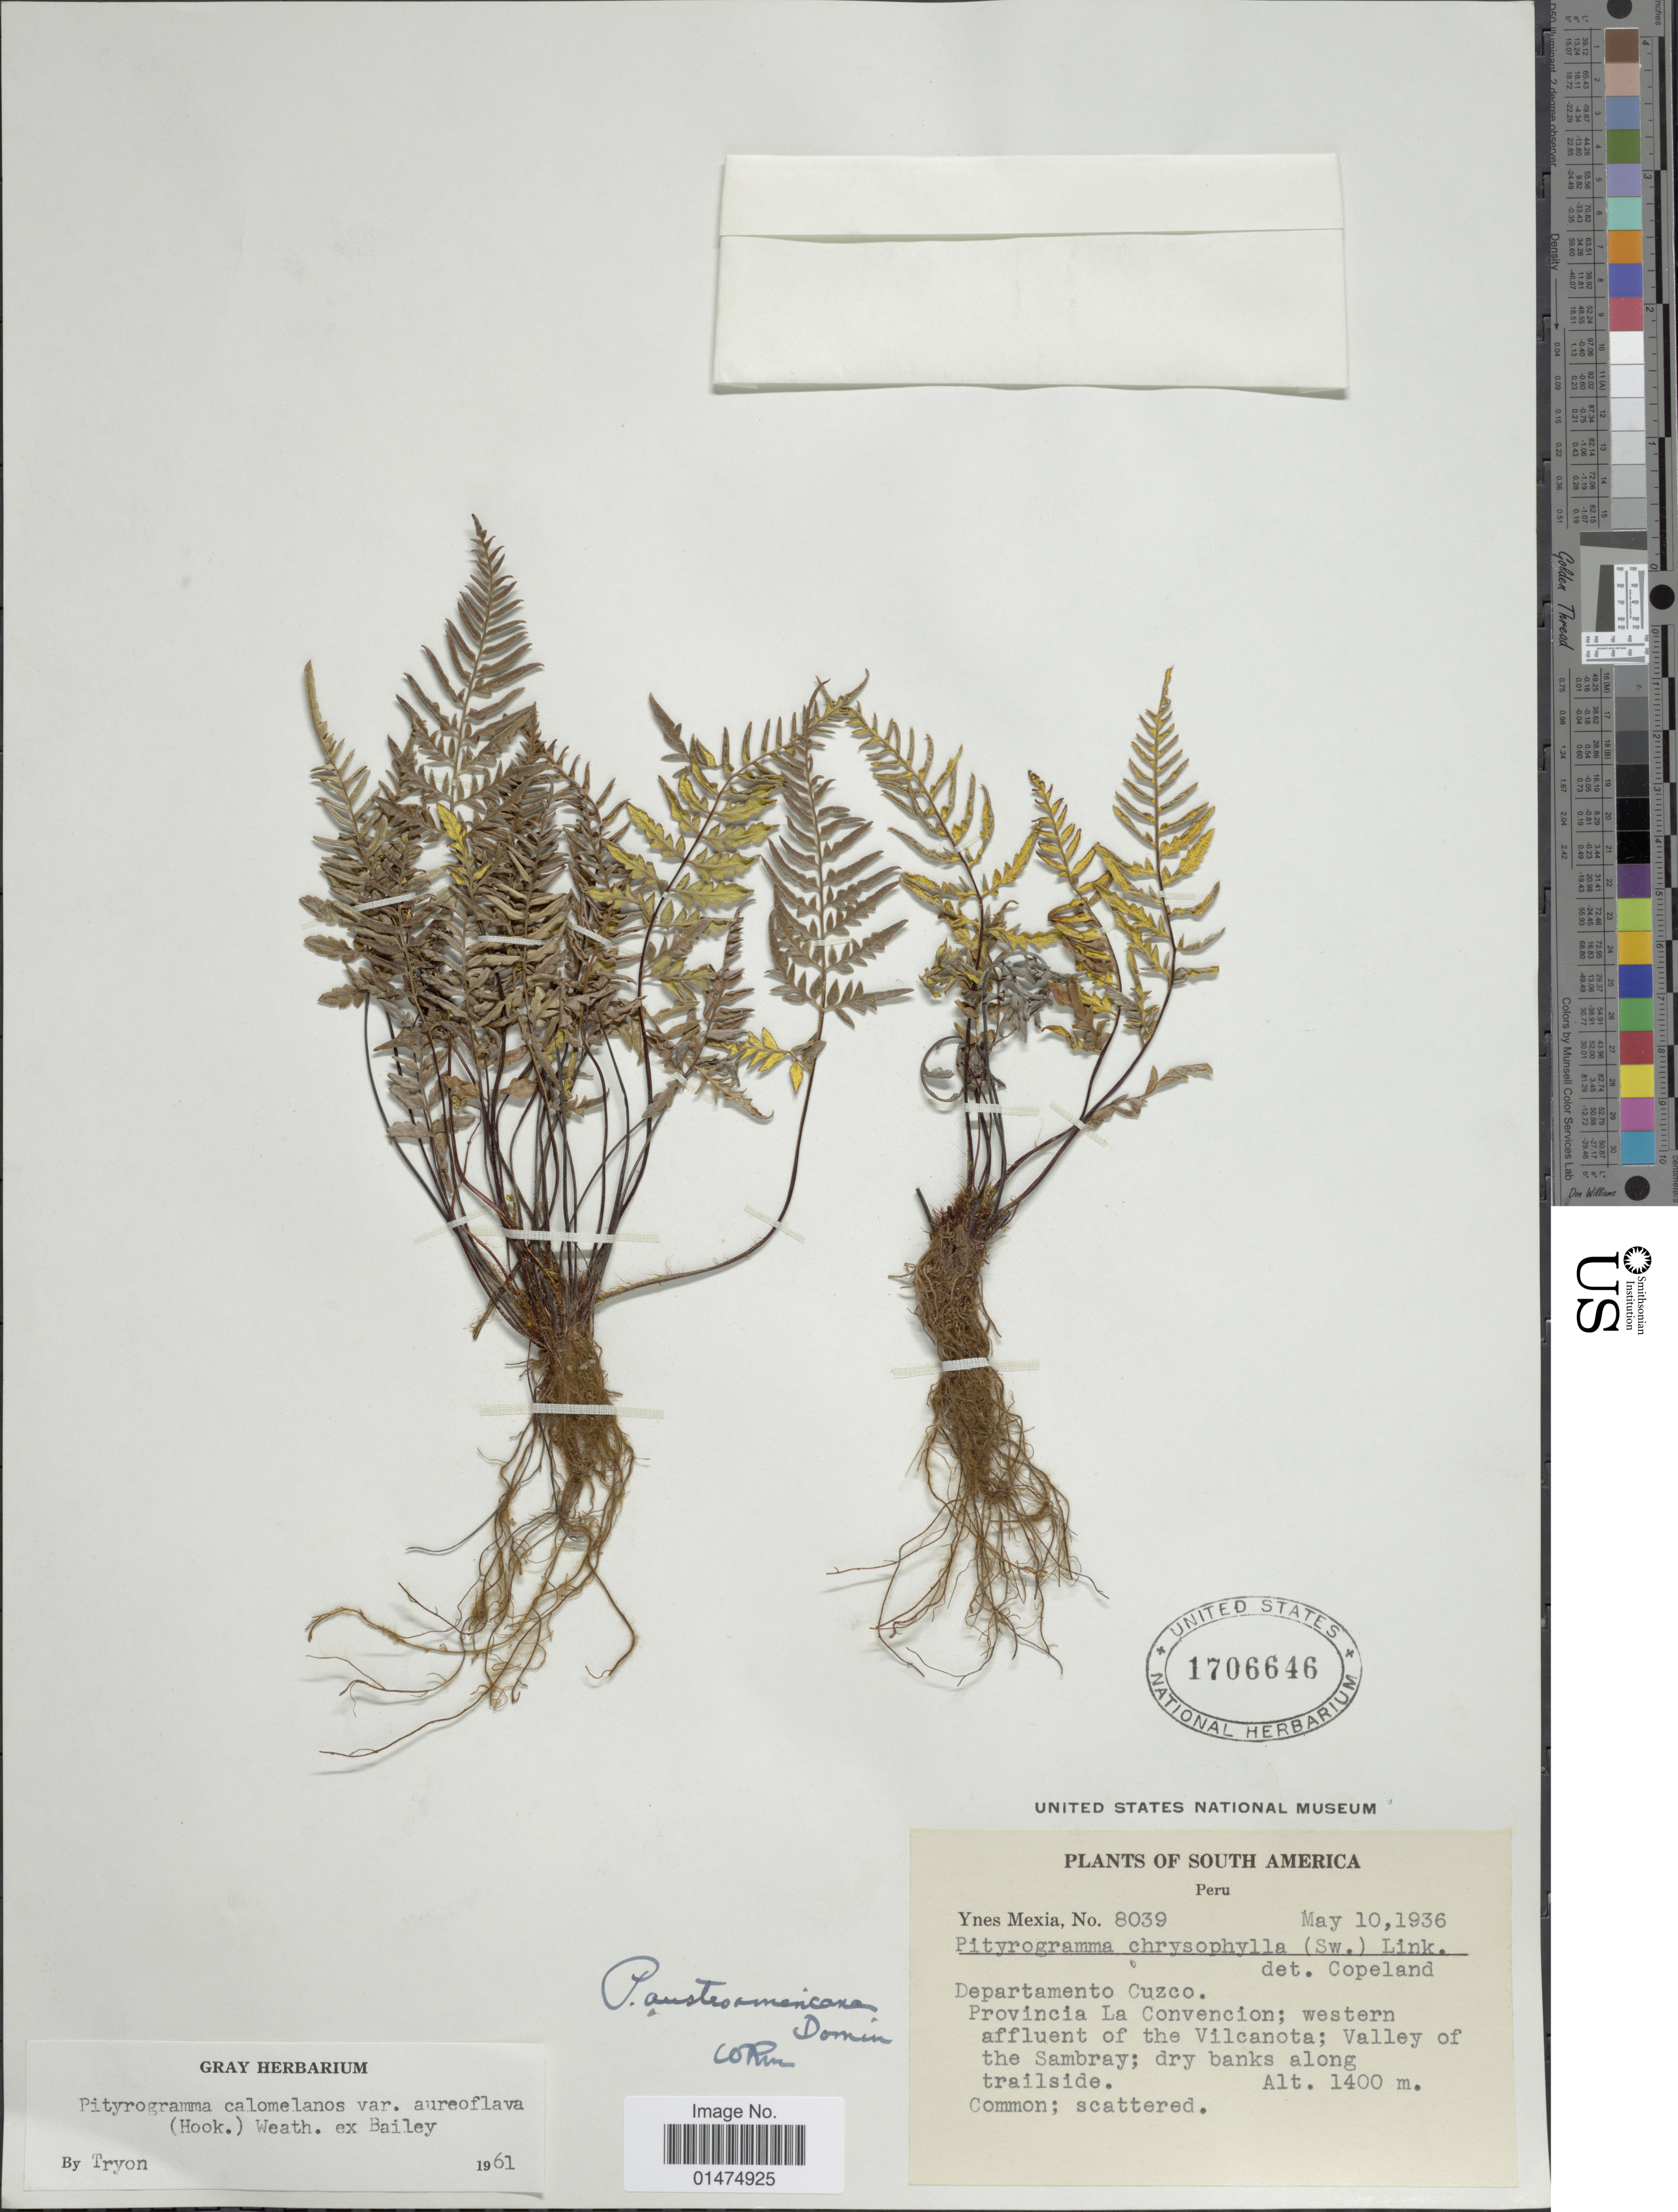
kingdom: Plantae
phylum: Tracheophyta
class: Polypodiopsida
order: Polypodiales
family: Pteridaceae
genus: Pityrogramma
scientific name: Pityrogramma calomelanos var. aureoflava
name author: (Hook.) Weath. ex L.H. Bailey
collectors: Y. Mexia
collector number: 8039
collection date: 1936-05-10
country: Peru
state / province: Cusco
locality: South America. Departamento Cuzco, Provincia La Convencion, western affluent of the Vilcanota; valley of the Sambray.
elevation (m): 1400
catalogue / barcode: US 1706646